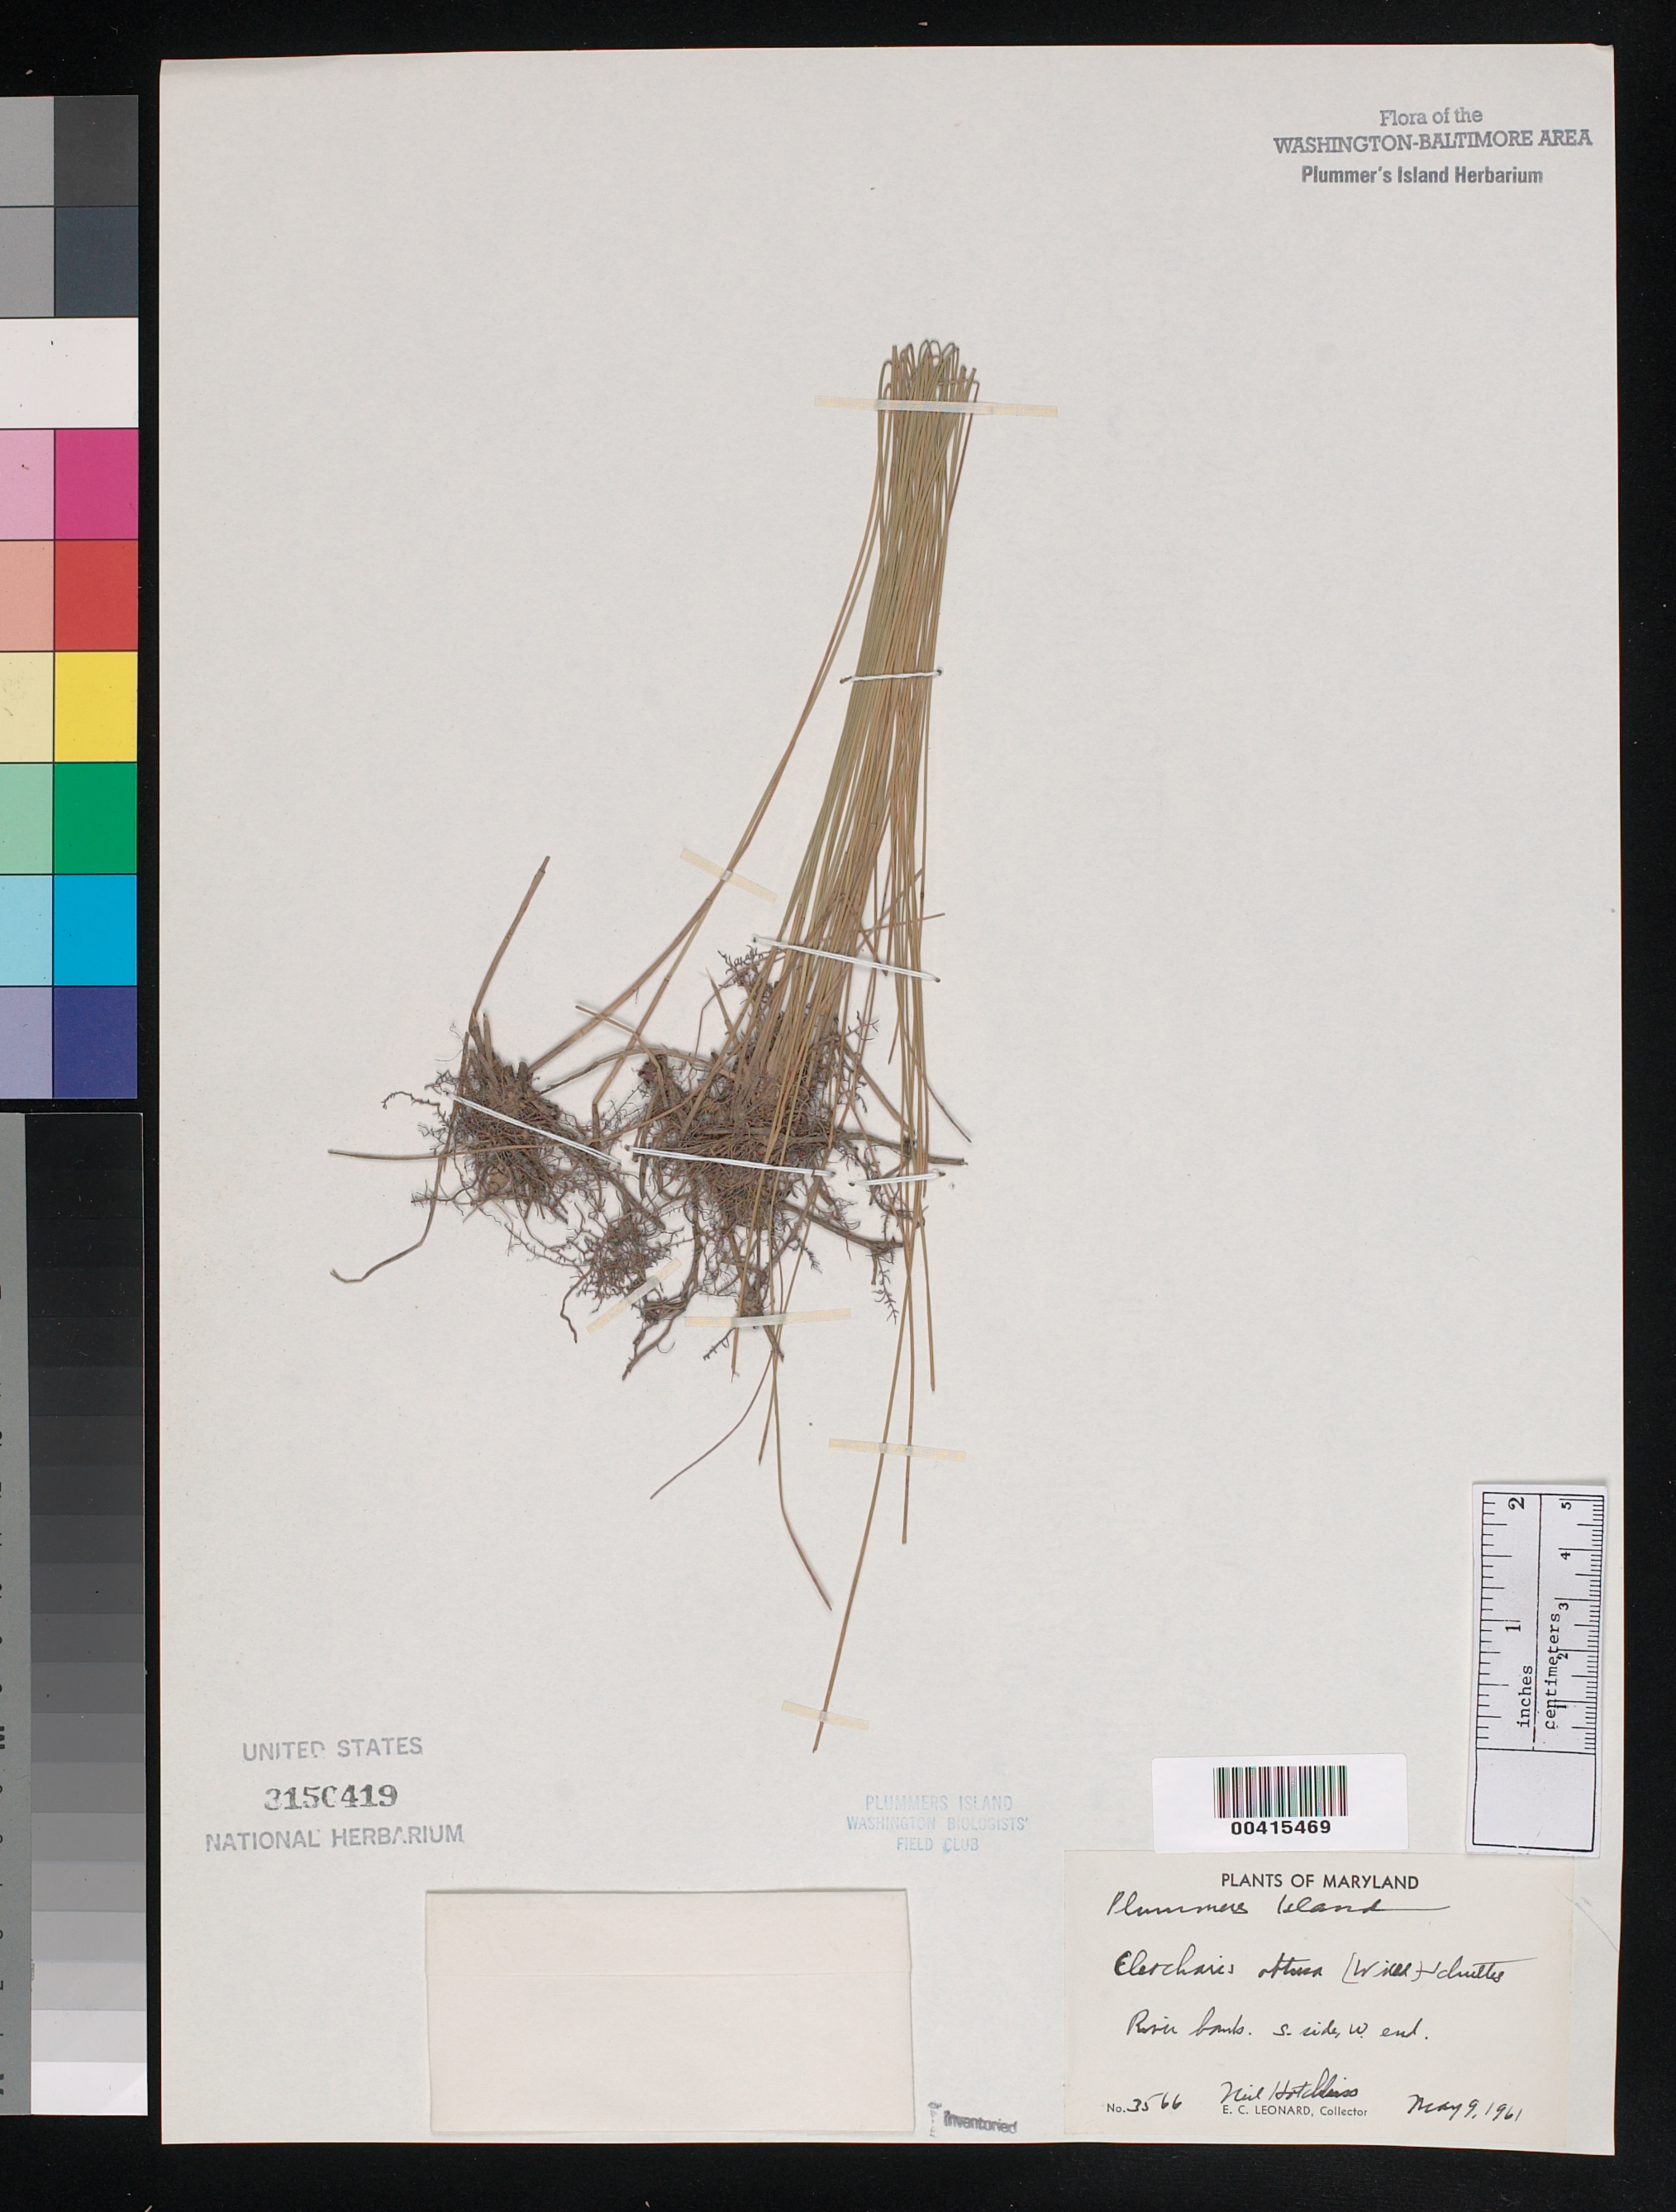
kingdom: Plantae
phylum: Tracheophyta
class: Liliopsida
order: Poales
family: Cyperaceae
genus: Eleocharis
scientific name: Eleocharis obtusa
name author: (Willd.) Schult.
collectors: E. C. Leonard & N. Hotchkiss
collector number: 3566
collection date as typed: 09 May 1961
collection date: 1961-05-09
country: United States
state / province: Maryland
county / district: Montgomery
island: Plummers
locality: Plummer's Island; S. Side, W. End C. & O. Canal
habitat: River bank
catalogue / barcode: US 3150419